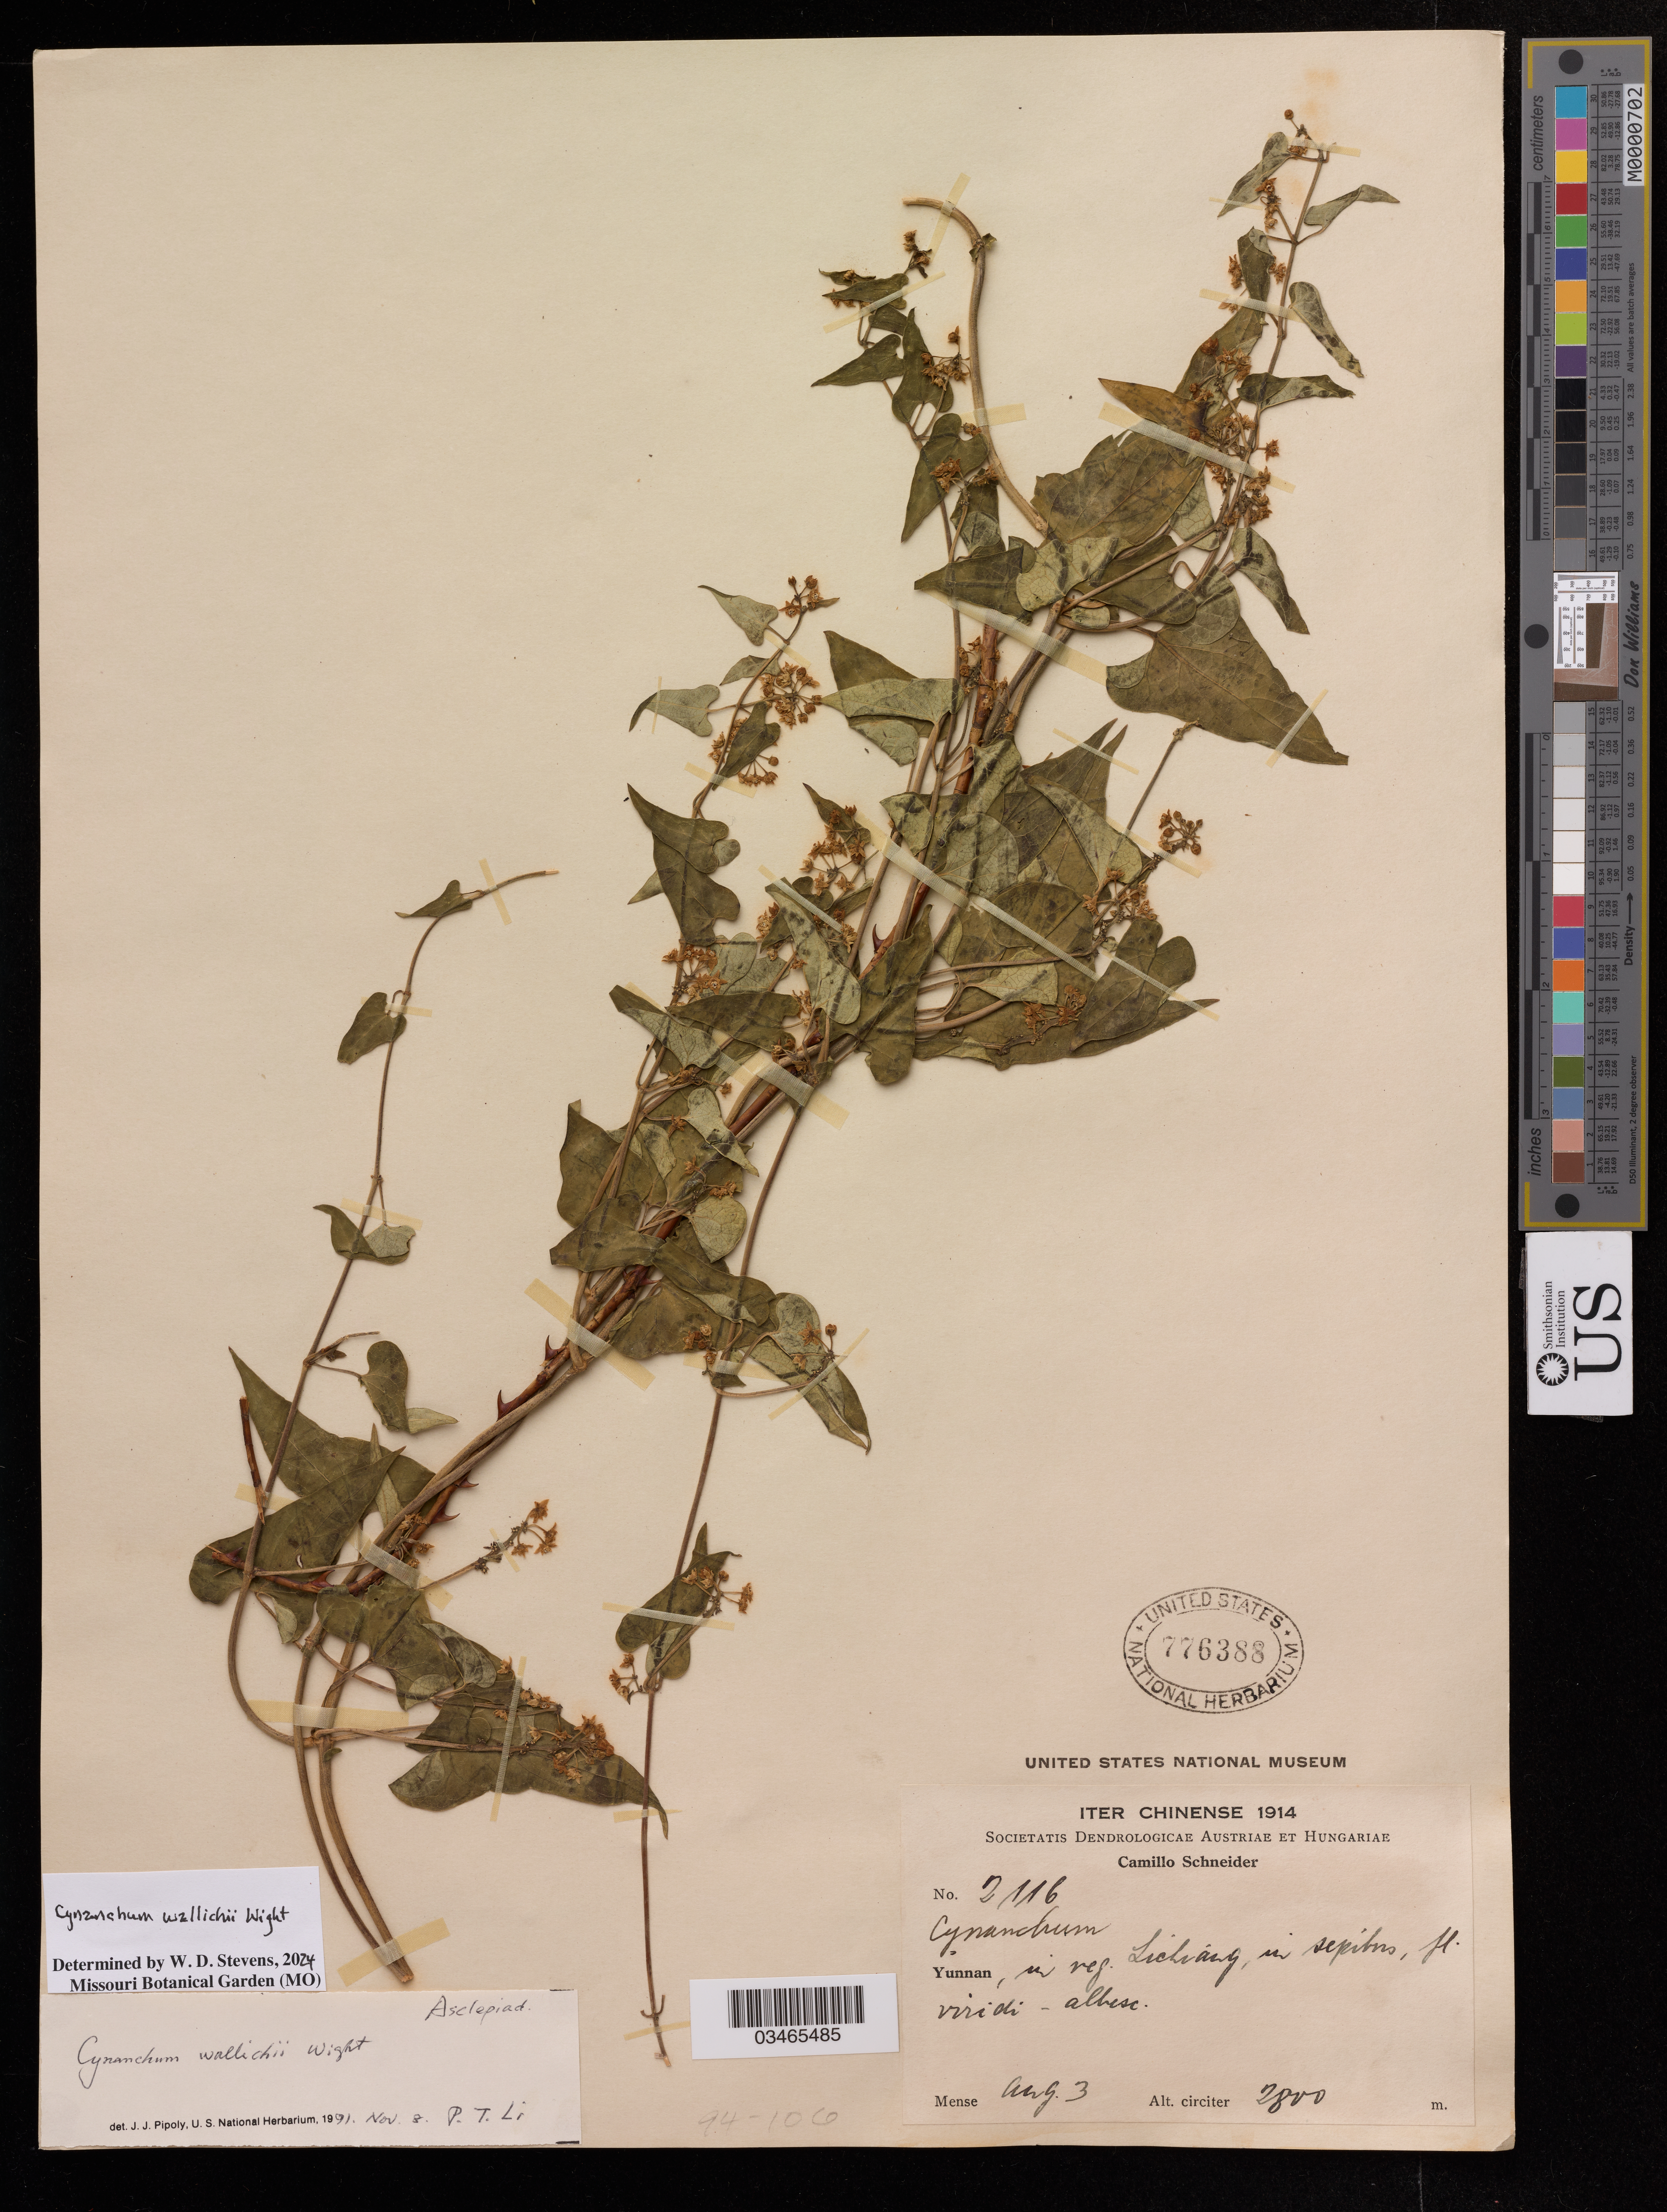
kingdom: Plantae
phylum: Tracheophyta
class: Magnoliopsida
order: Gentianales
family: Apocynaceae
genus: Cynanchum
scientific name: Cynanchum wallichii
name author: Wight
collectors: C. Scheider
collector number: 2116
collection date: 1914-08-03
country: China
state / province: Yunnan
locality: In reg. Lichiang.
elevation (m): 2800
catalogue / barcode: US 776388